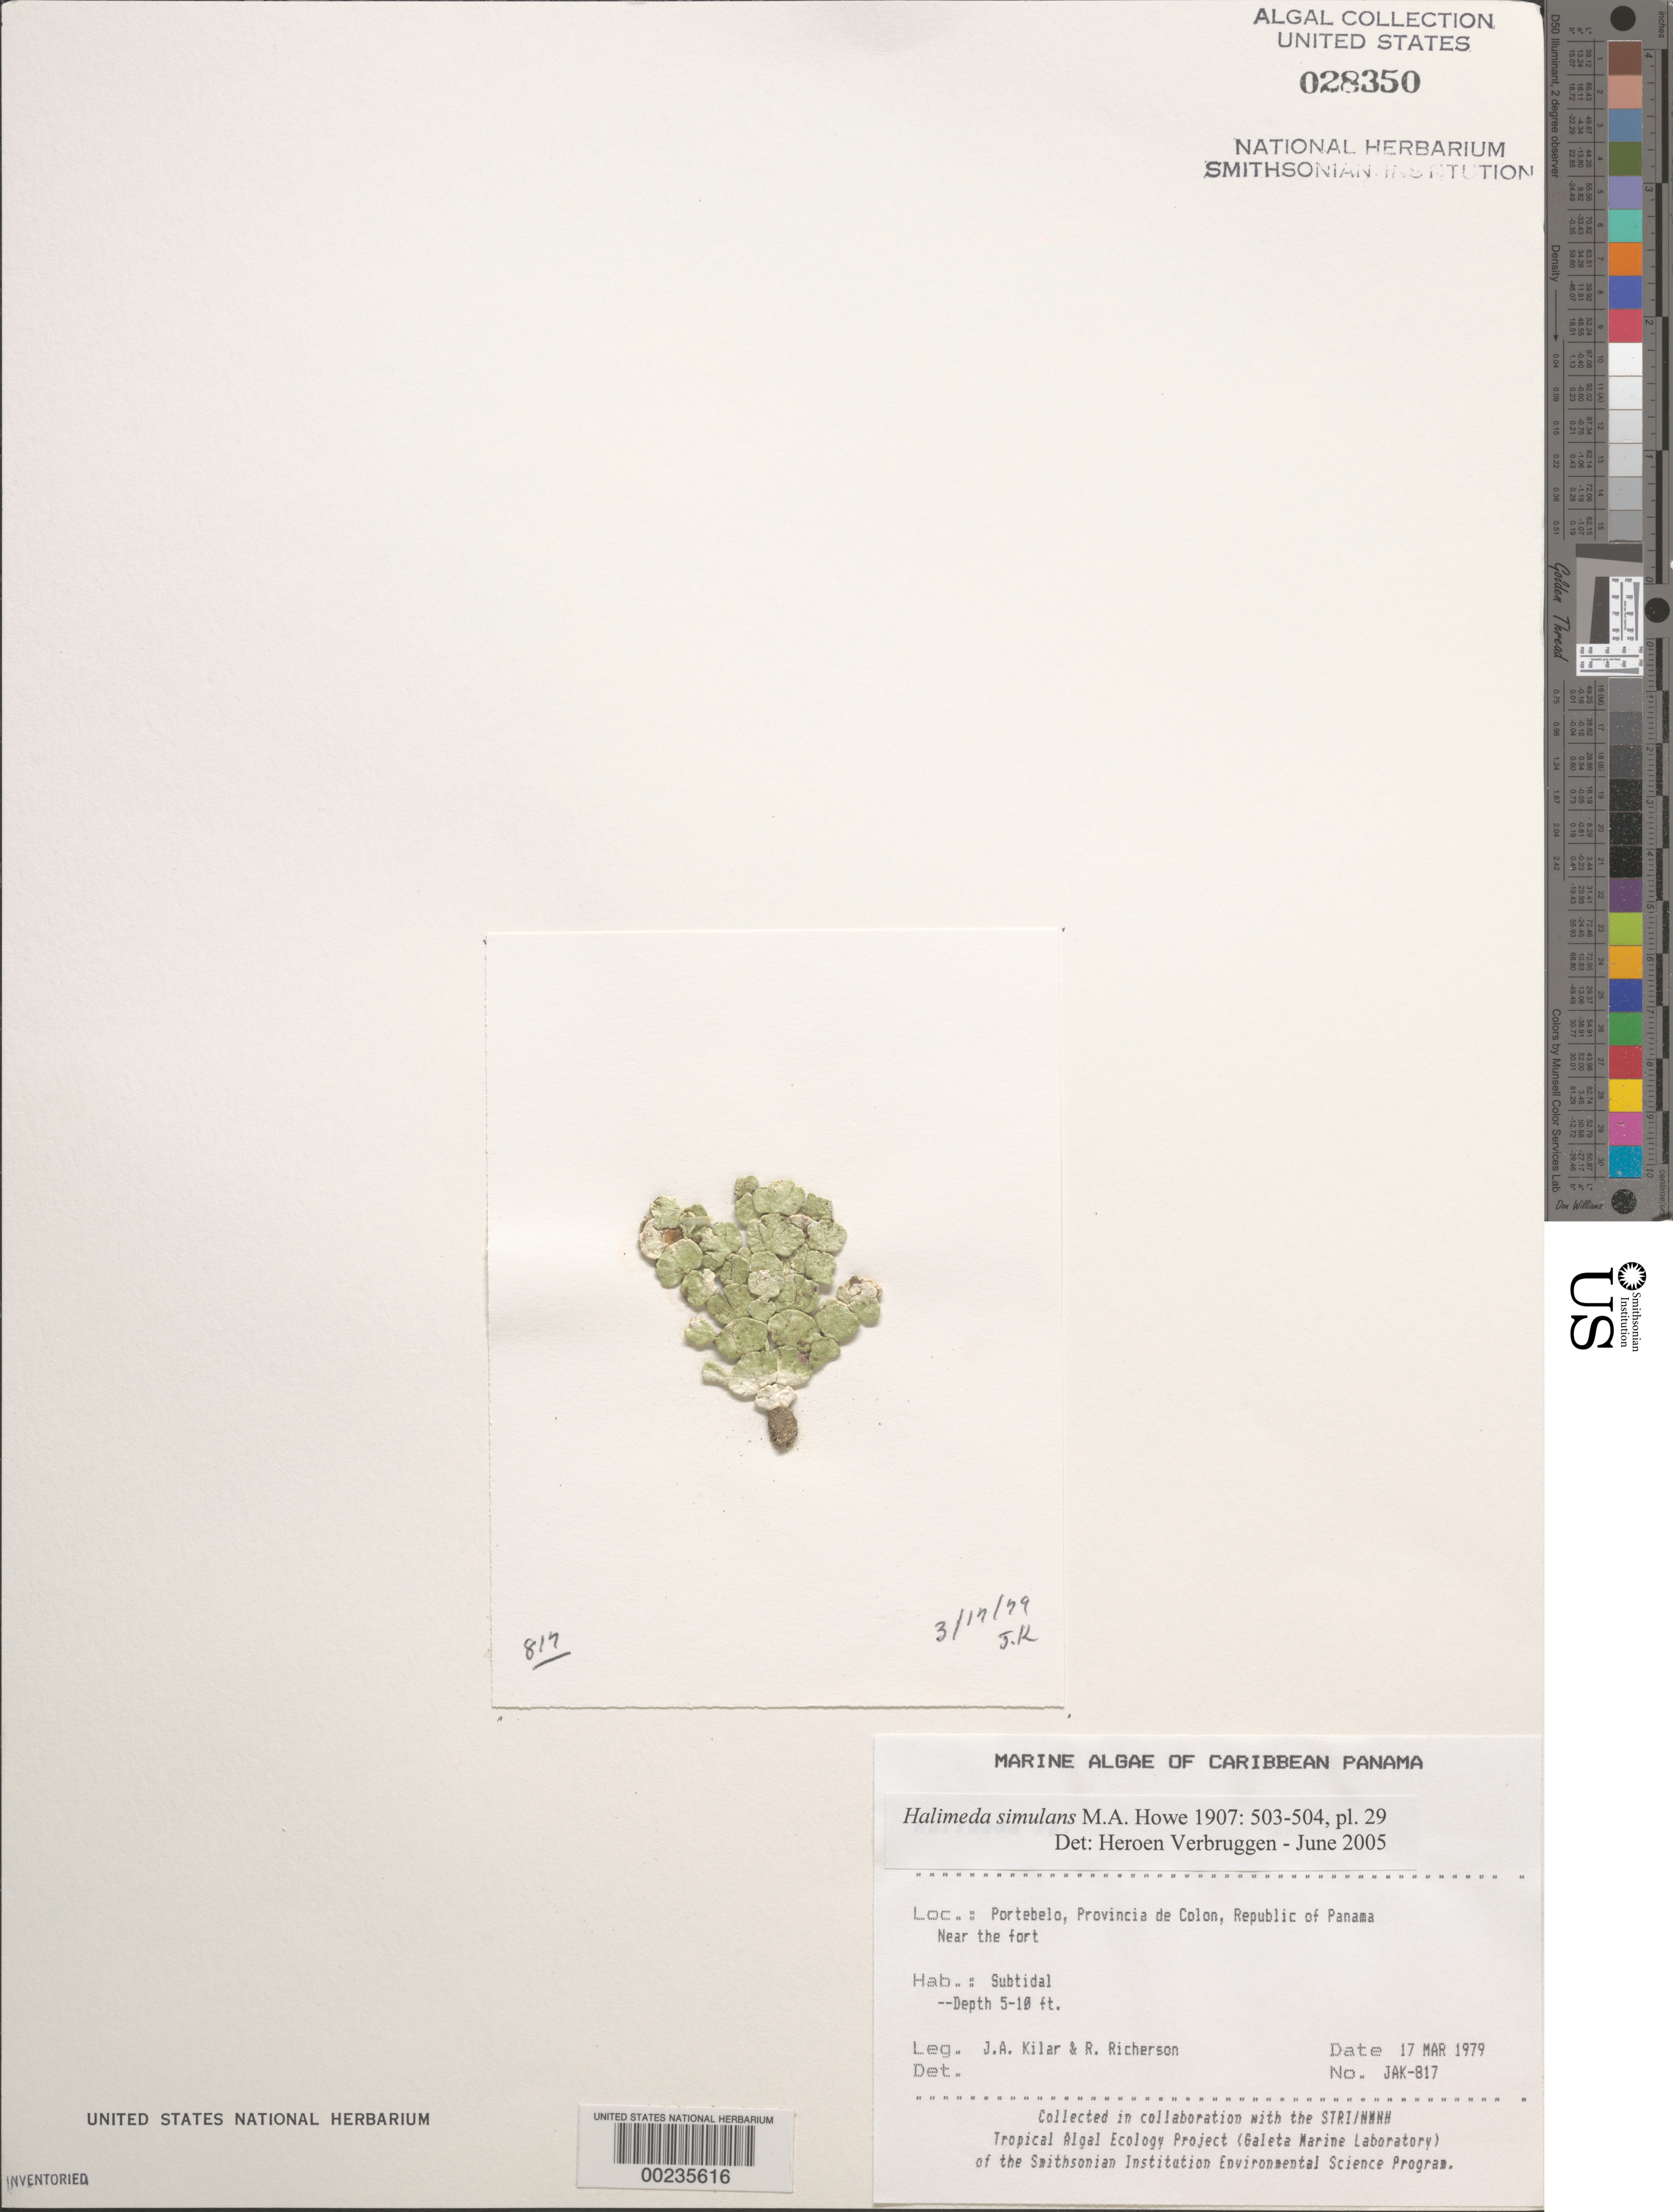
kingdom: Plantae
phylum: Chlorophyta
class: Ulvophyceae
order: Bryopsidales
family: Halimedaceae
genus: Halimeda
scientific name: Halimeda simulans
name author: M. Howe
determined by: Verbruggen, H.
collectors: J. A. Kilar & R. Richerson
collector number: JAK-817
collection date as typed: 17 Mar 1979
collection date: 1979-03-17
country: Panama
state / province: Colón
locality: Portebelo, near the Fort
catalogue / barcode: US 28350